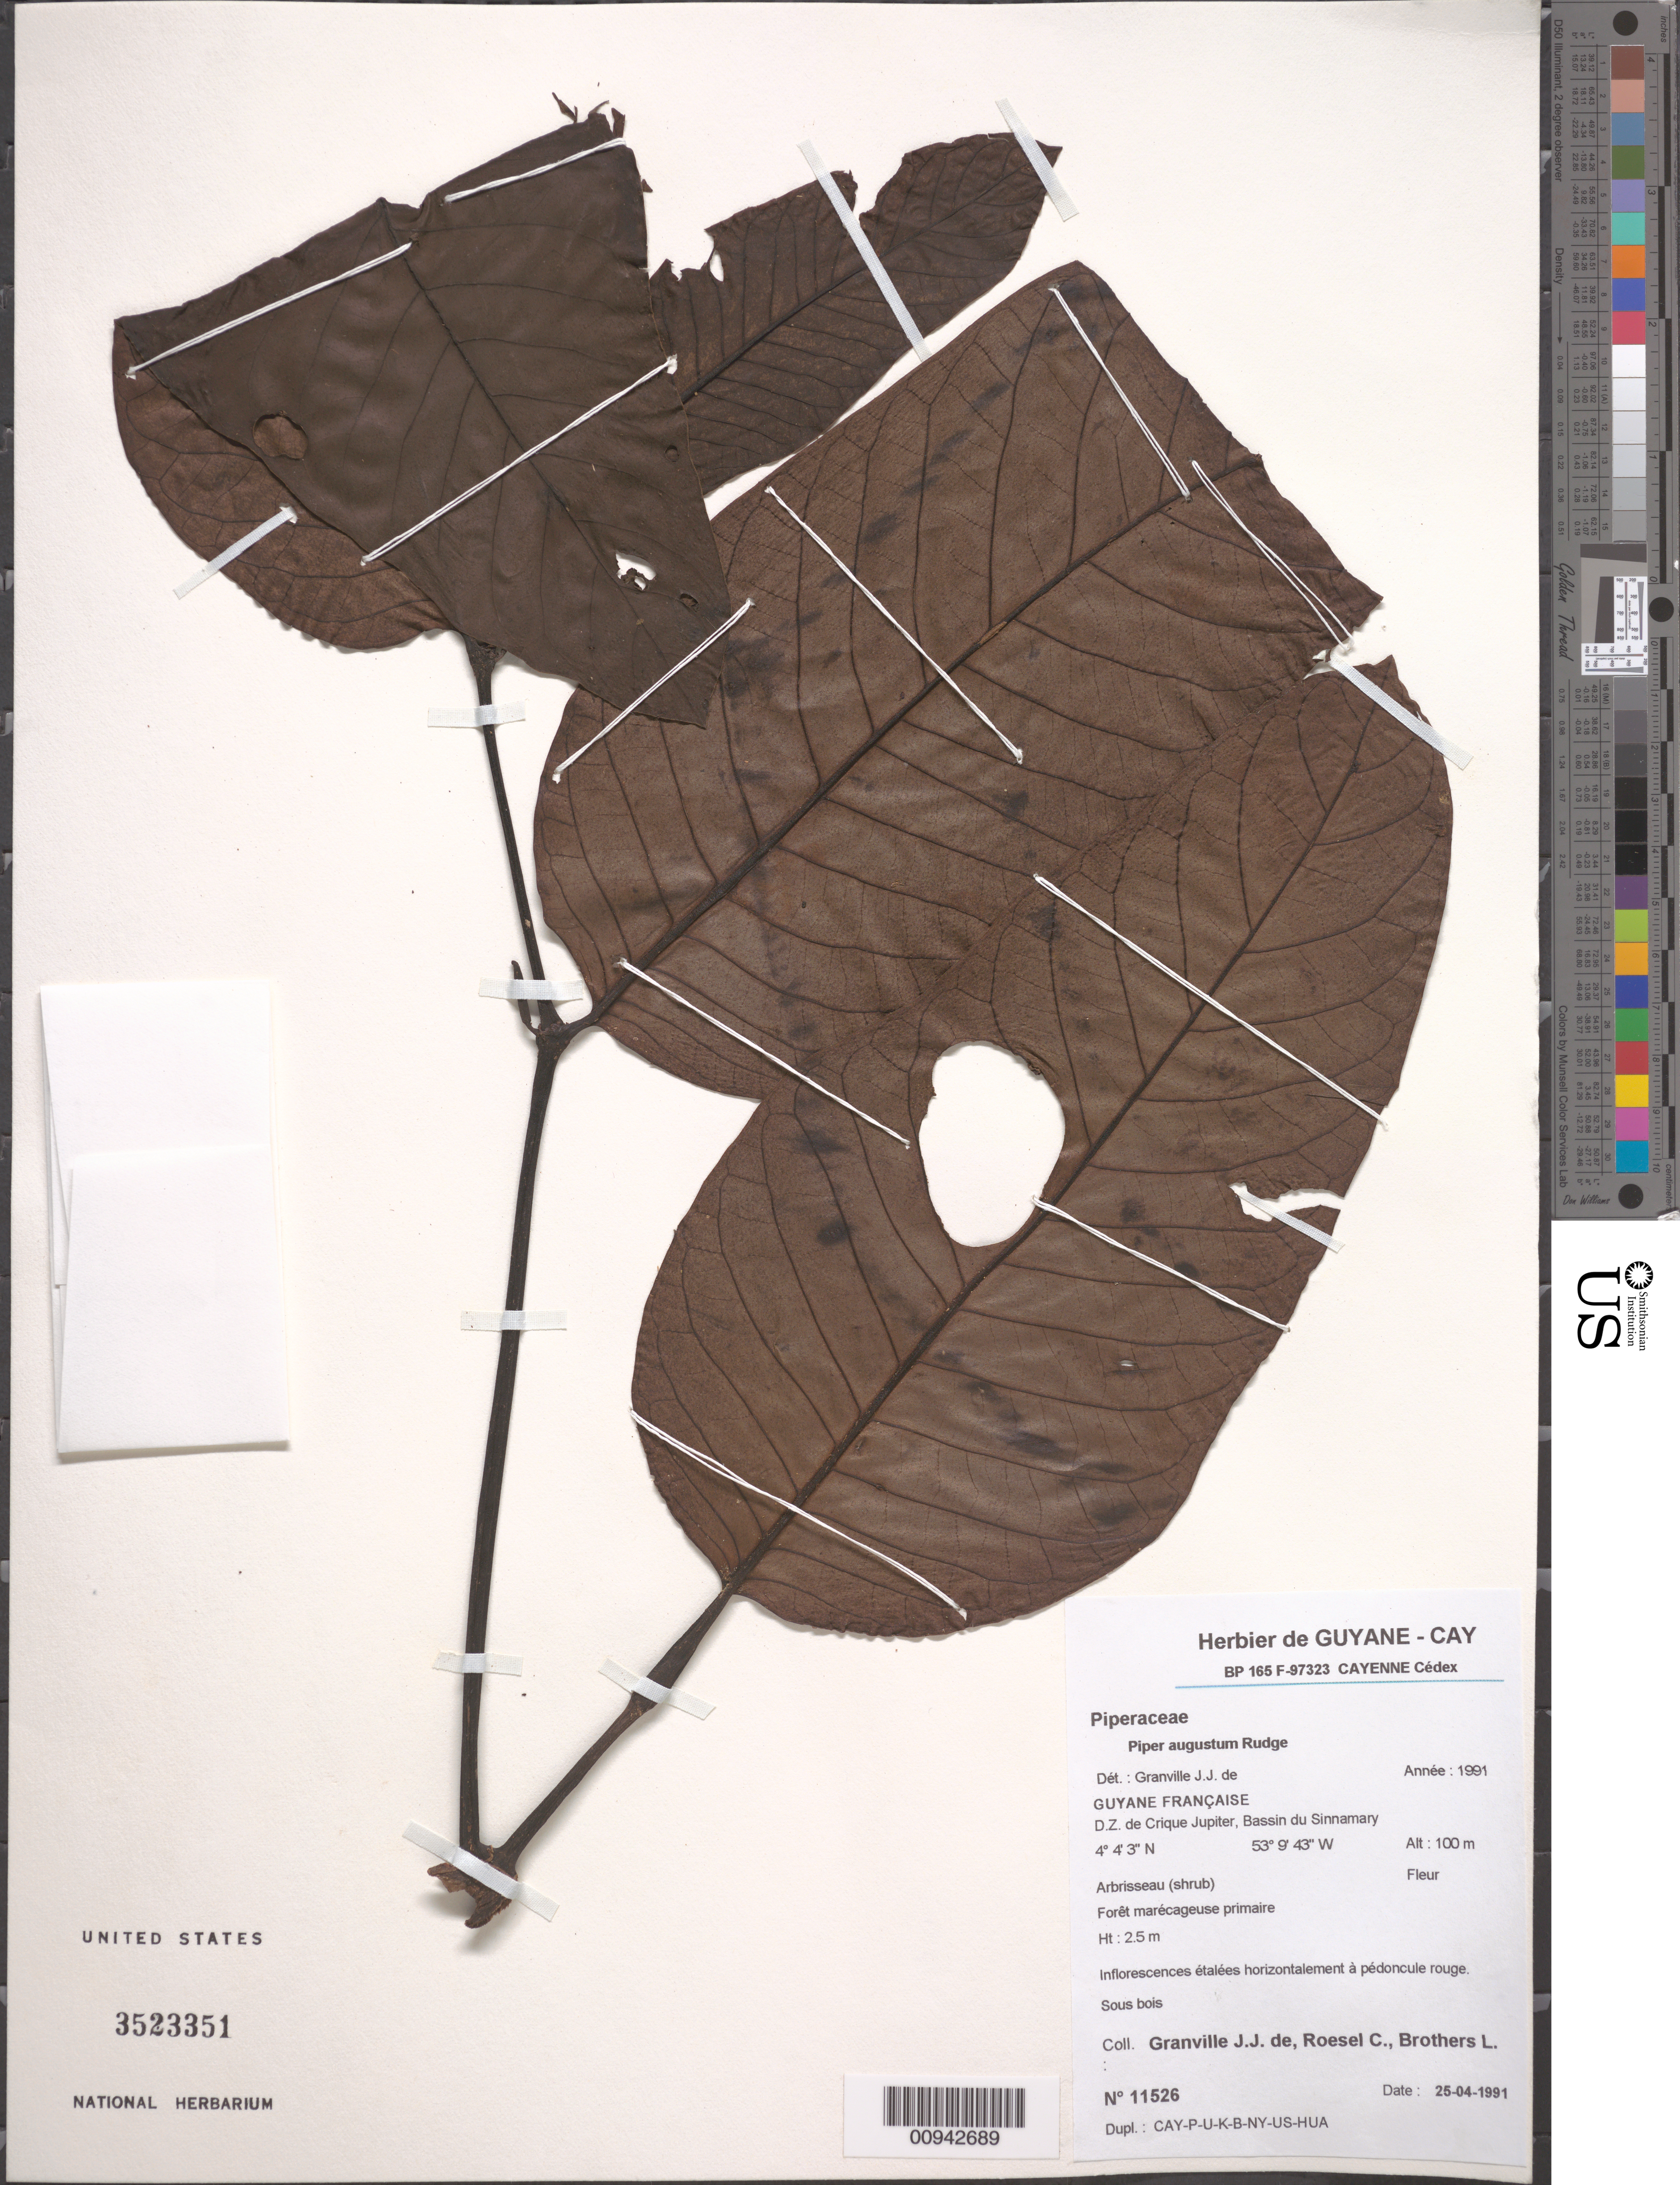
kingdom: Plantae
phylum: Tracheophyta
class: Magnoliopsida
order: Piperales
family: Piperaceae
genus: Piper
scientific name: Piper augustum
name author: Rudge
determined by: Granville, J. J. de, (CAY), Institut de Recherche pour le Developpement (IRD) (FRENCH GUIANA)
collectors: J.-J. de Granville, C. S. Roesel & L. Brothers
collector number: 11526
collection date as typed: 25-Apr-91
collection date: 1991-04-25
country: French Guiana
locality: D.Z. de Crique Jupiter, Bassin du Sinnamary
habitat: Foret marecageuse primaire. Sous bois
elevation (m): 100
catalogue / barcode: US 3523351